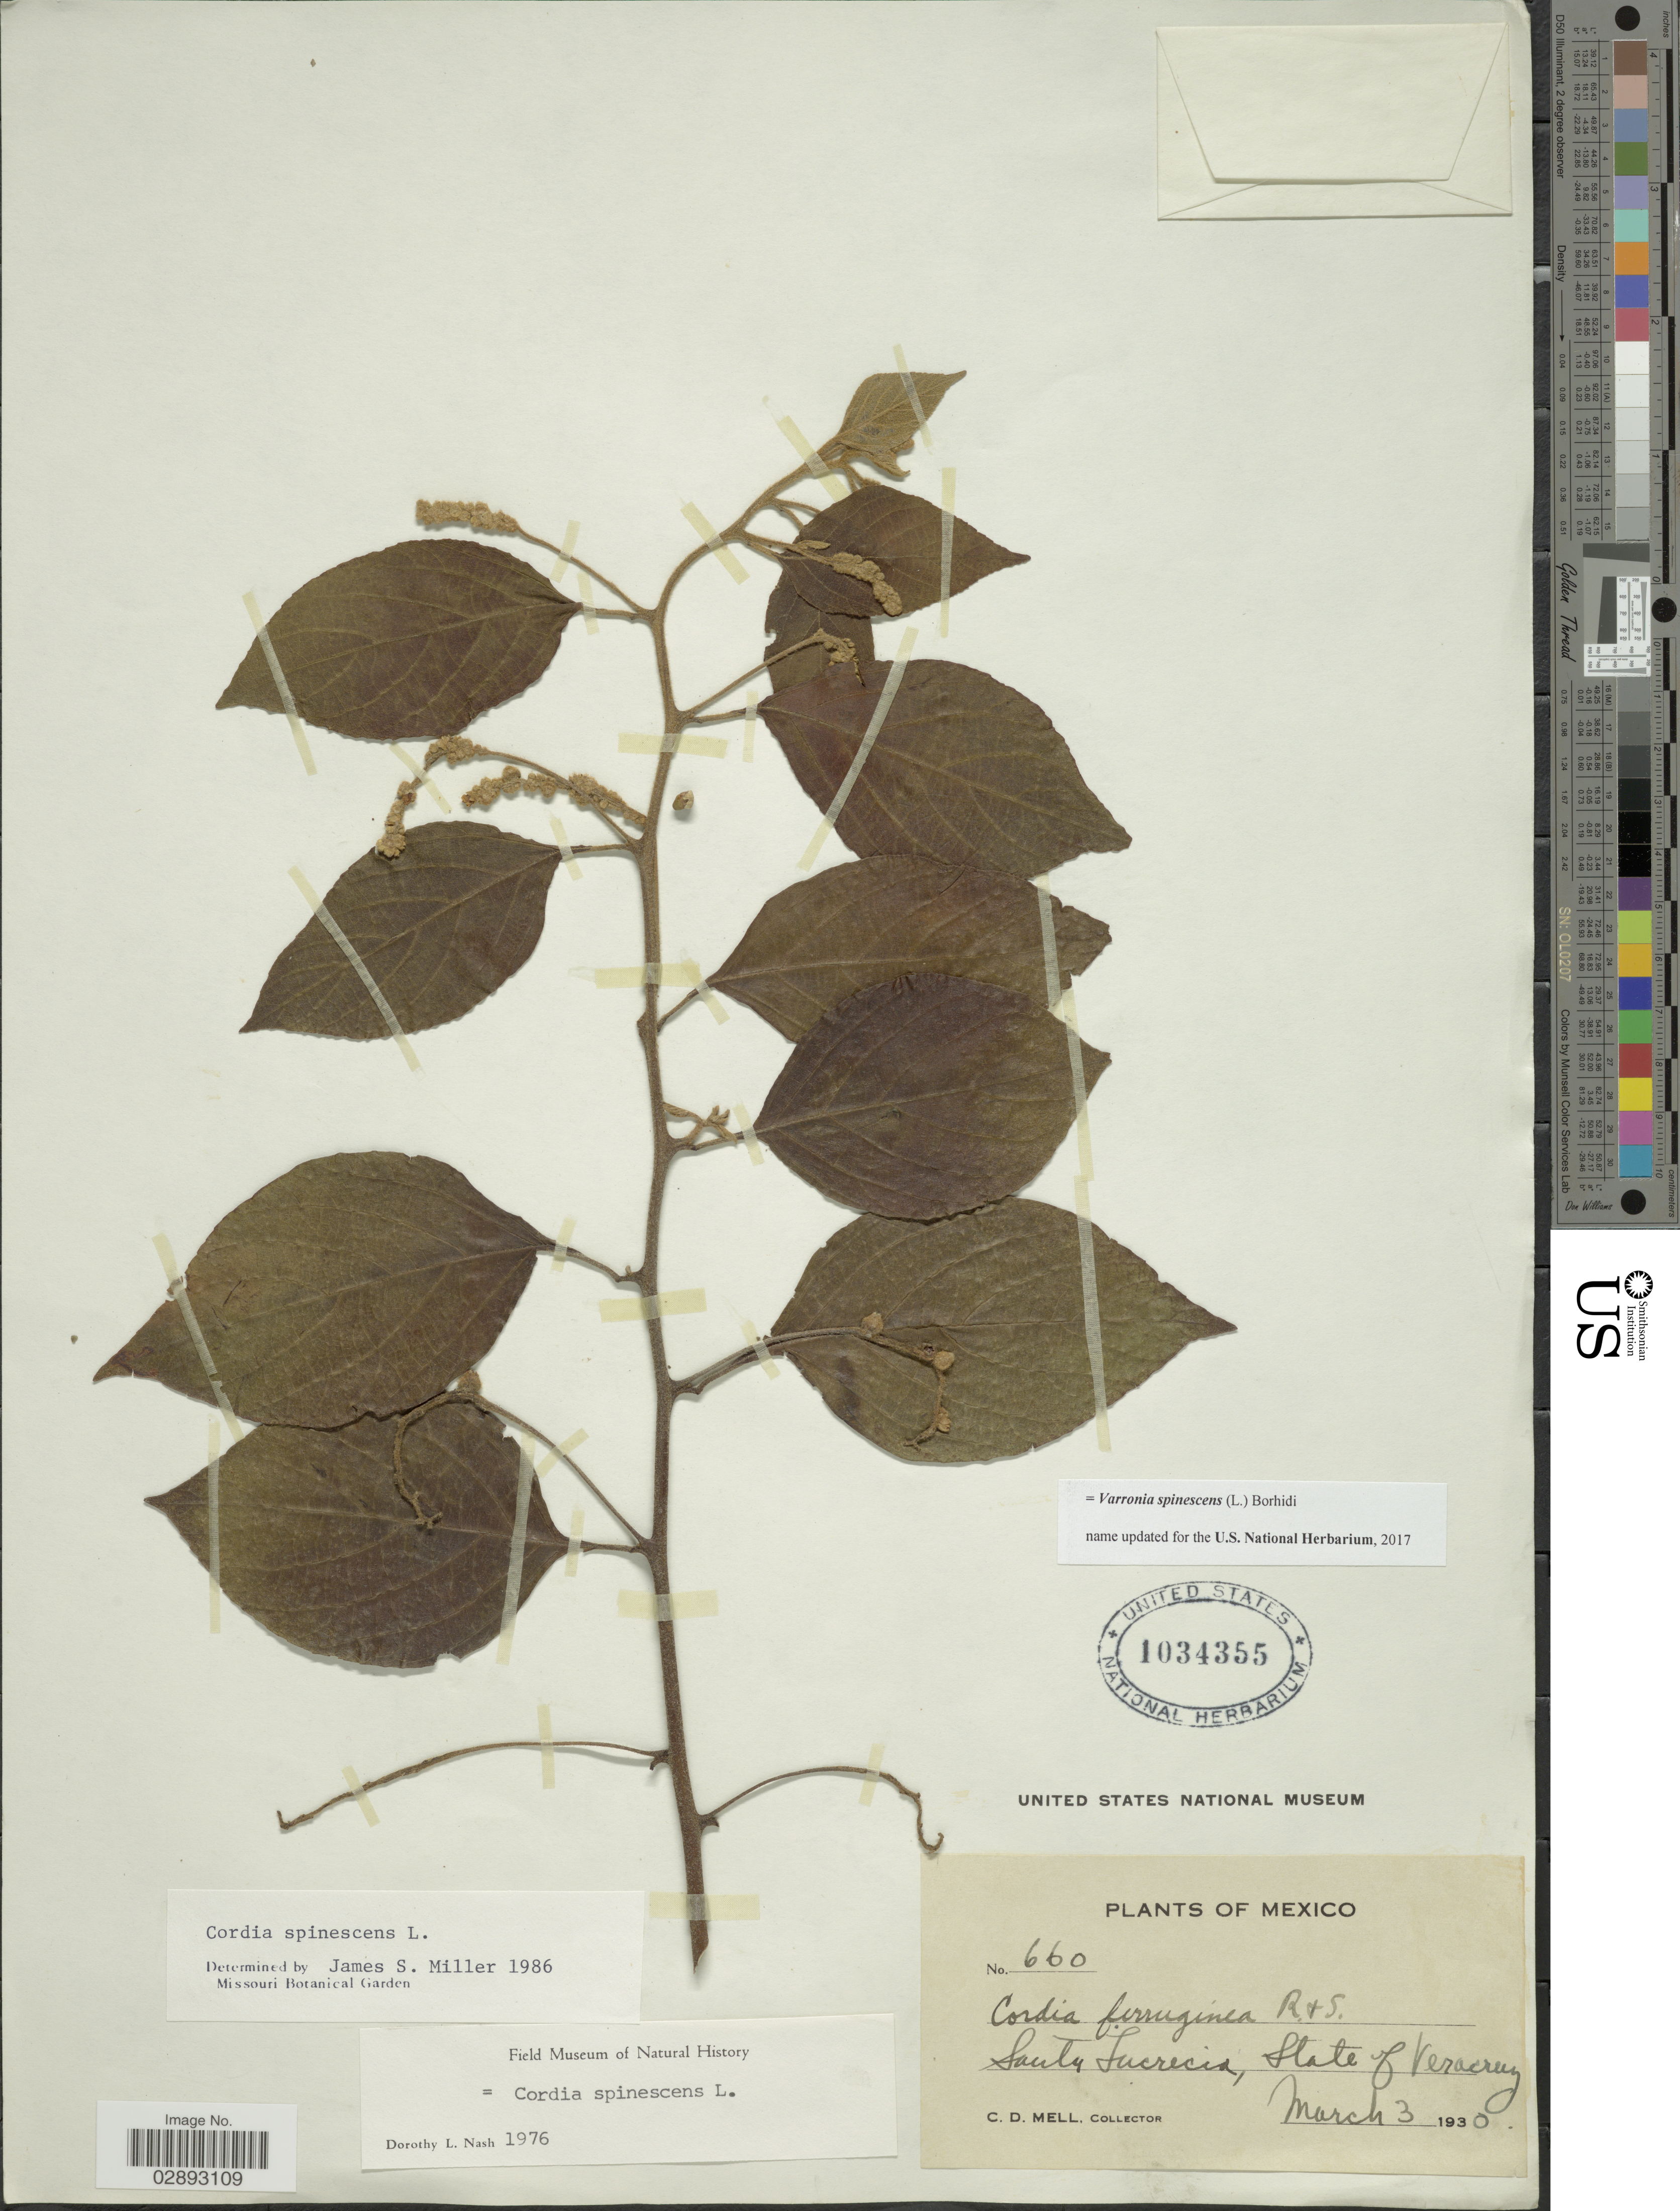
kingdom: Plantae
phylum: Tracheophyta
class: Magnoliopsida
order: Boraginales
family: Cordiaceae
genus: Varronia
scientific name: Varronia spinescens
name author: (L.) Borhidi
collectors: C. D. Mell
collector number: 660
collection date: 1930-03-03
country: Mexico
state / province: Veracruz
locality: Santa Lucrecia, State of Veracruz.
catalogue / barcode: US 1034355